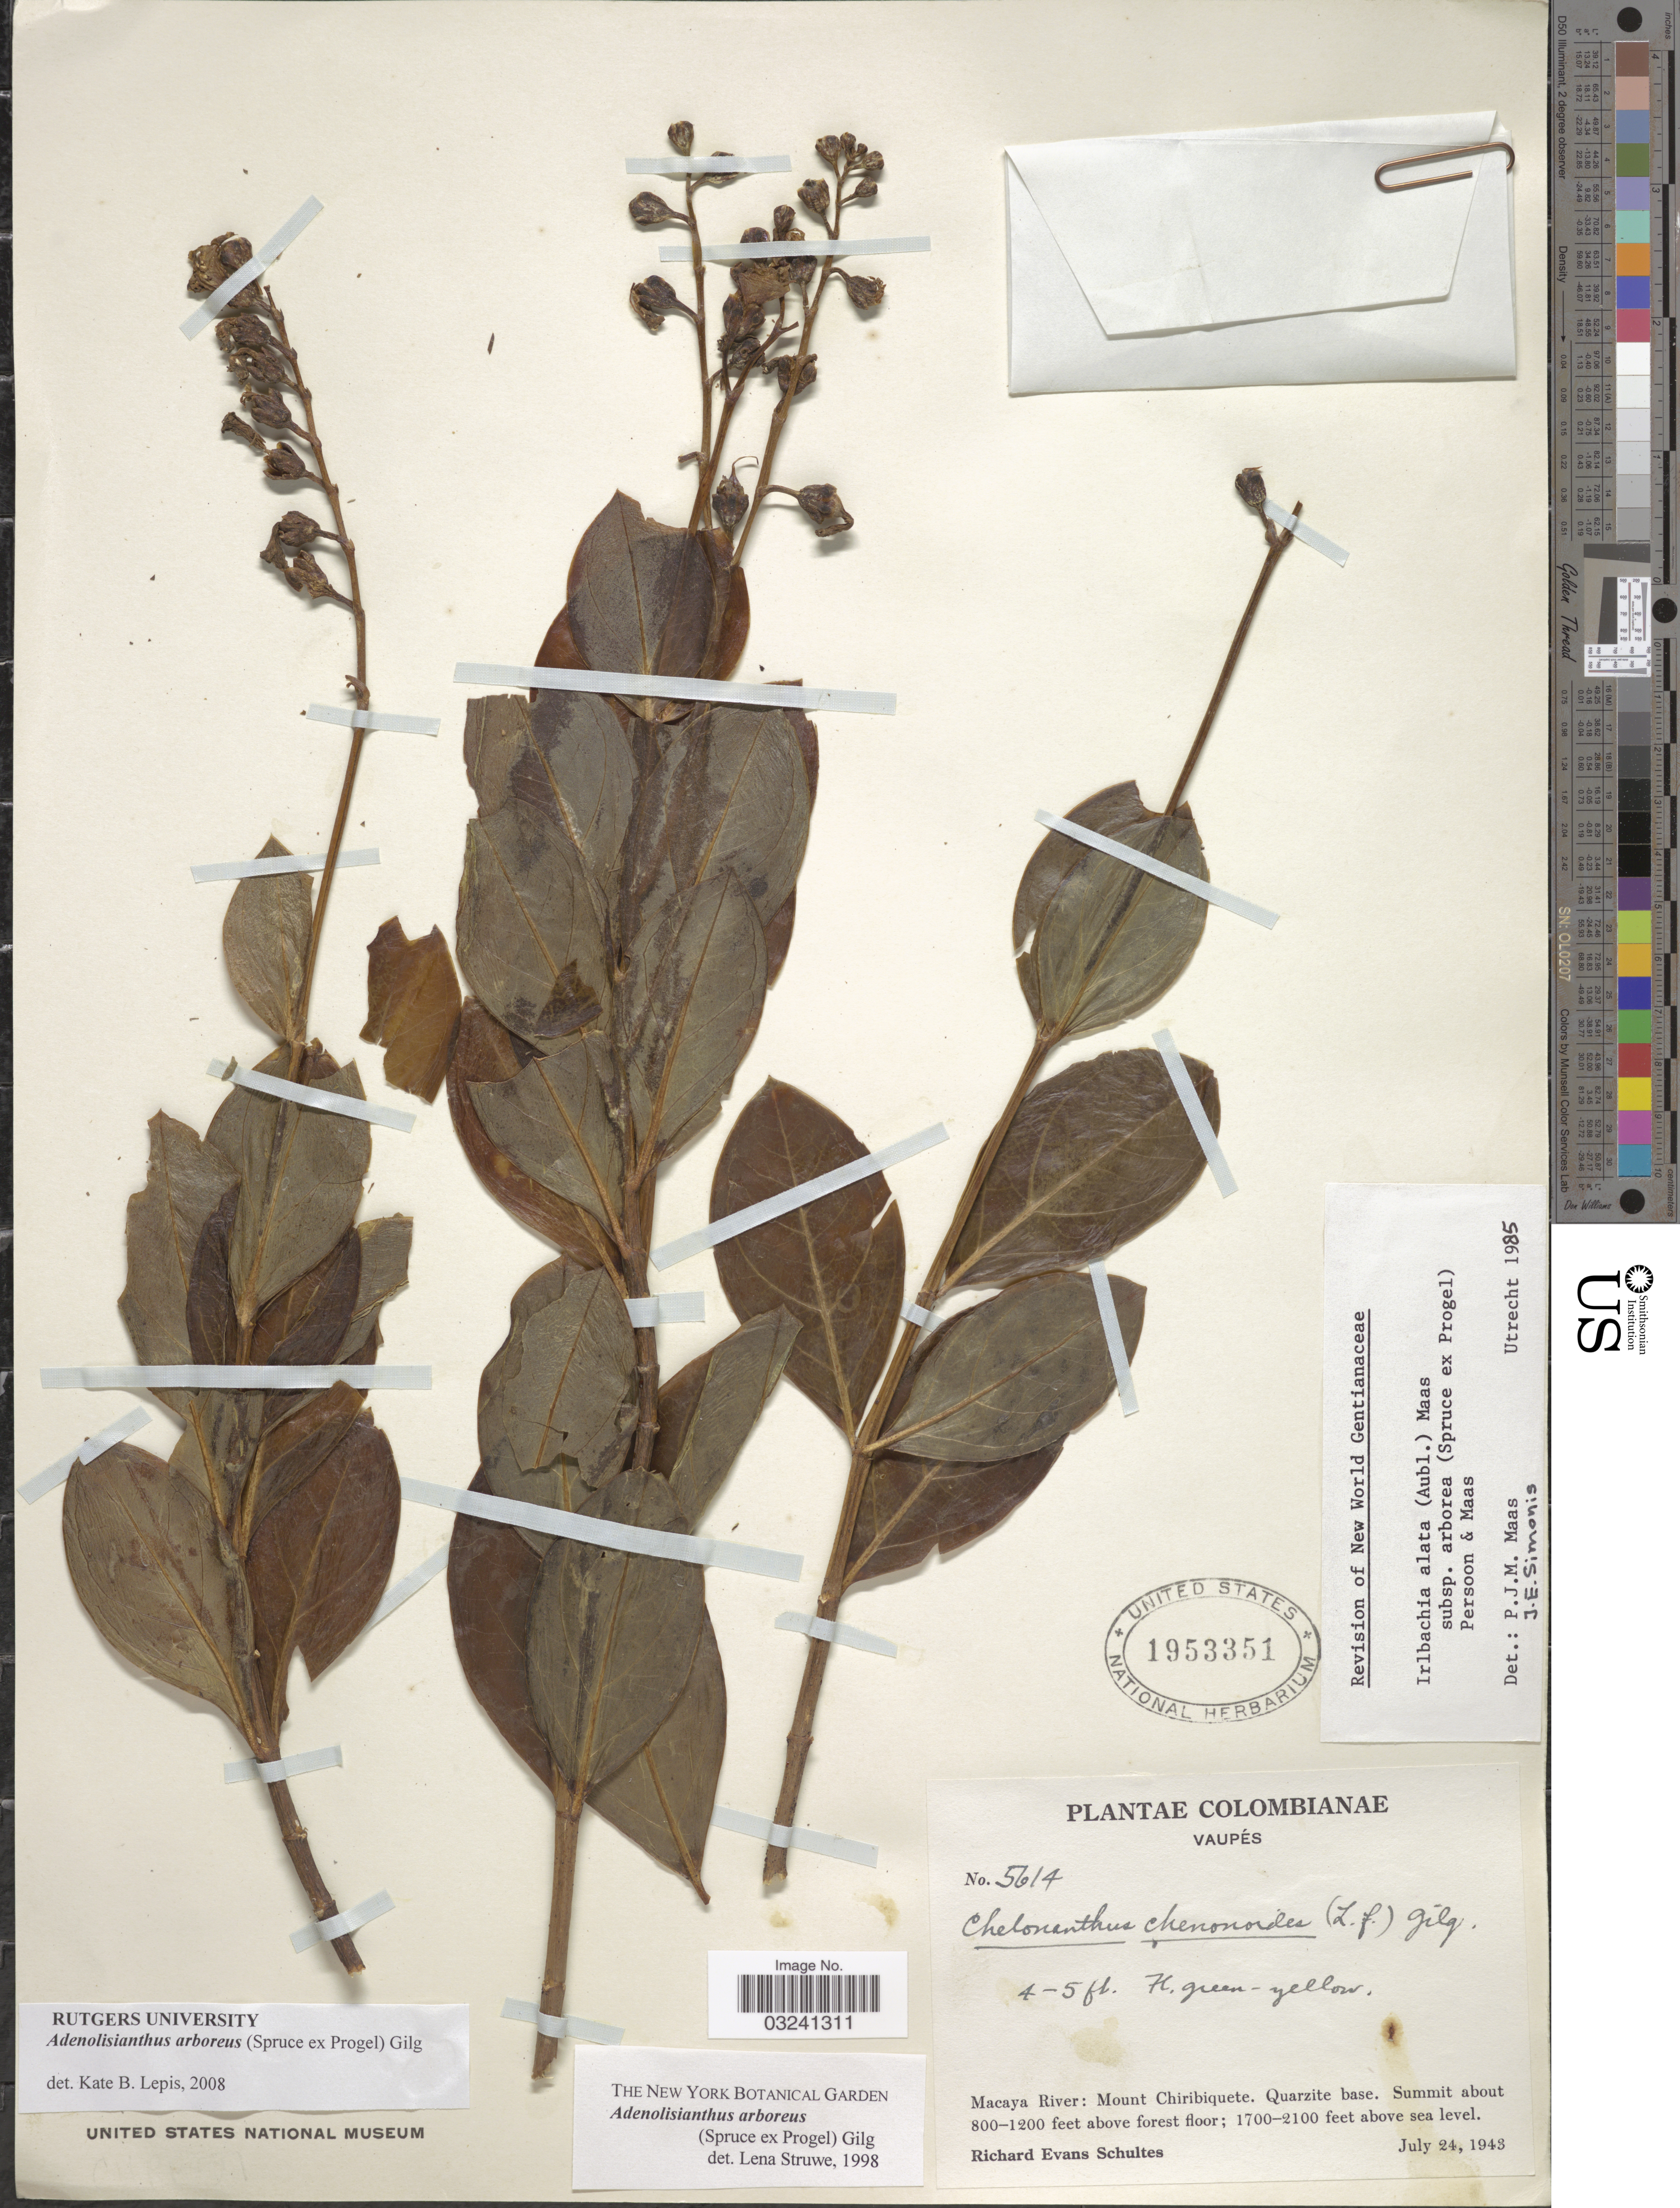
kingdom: Plantae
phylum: Tracheophyta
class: Magnoliopsida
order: Gentianales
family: Gentianaceae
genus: Adenolisianthus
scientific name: Adenolisianthus arboreus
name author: (Spruce ex Progel) Gilg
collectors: R. E. Schultes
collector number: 5614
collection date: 1943-07-24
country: Colombia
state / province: Vaupés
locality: Macaya River: Mount Chiribiquete. Quarzite base.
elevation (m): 244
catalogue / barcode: US 1953351